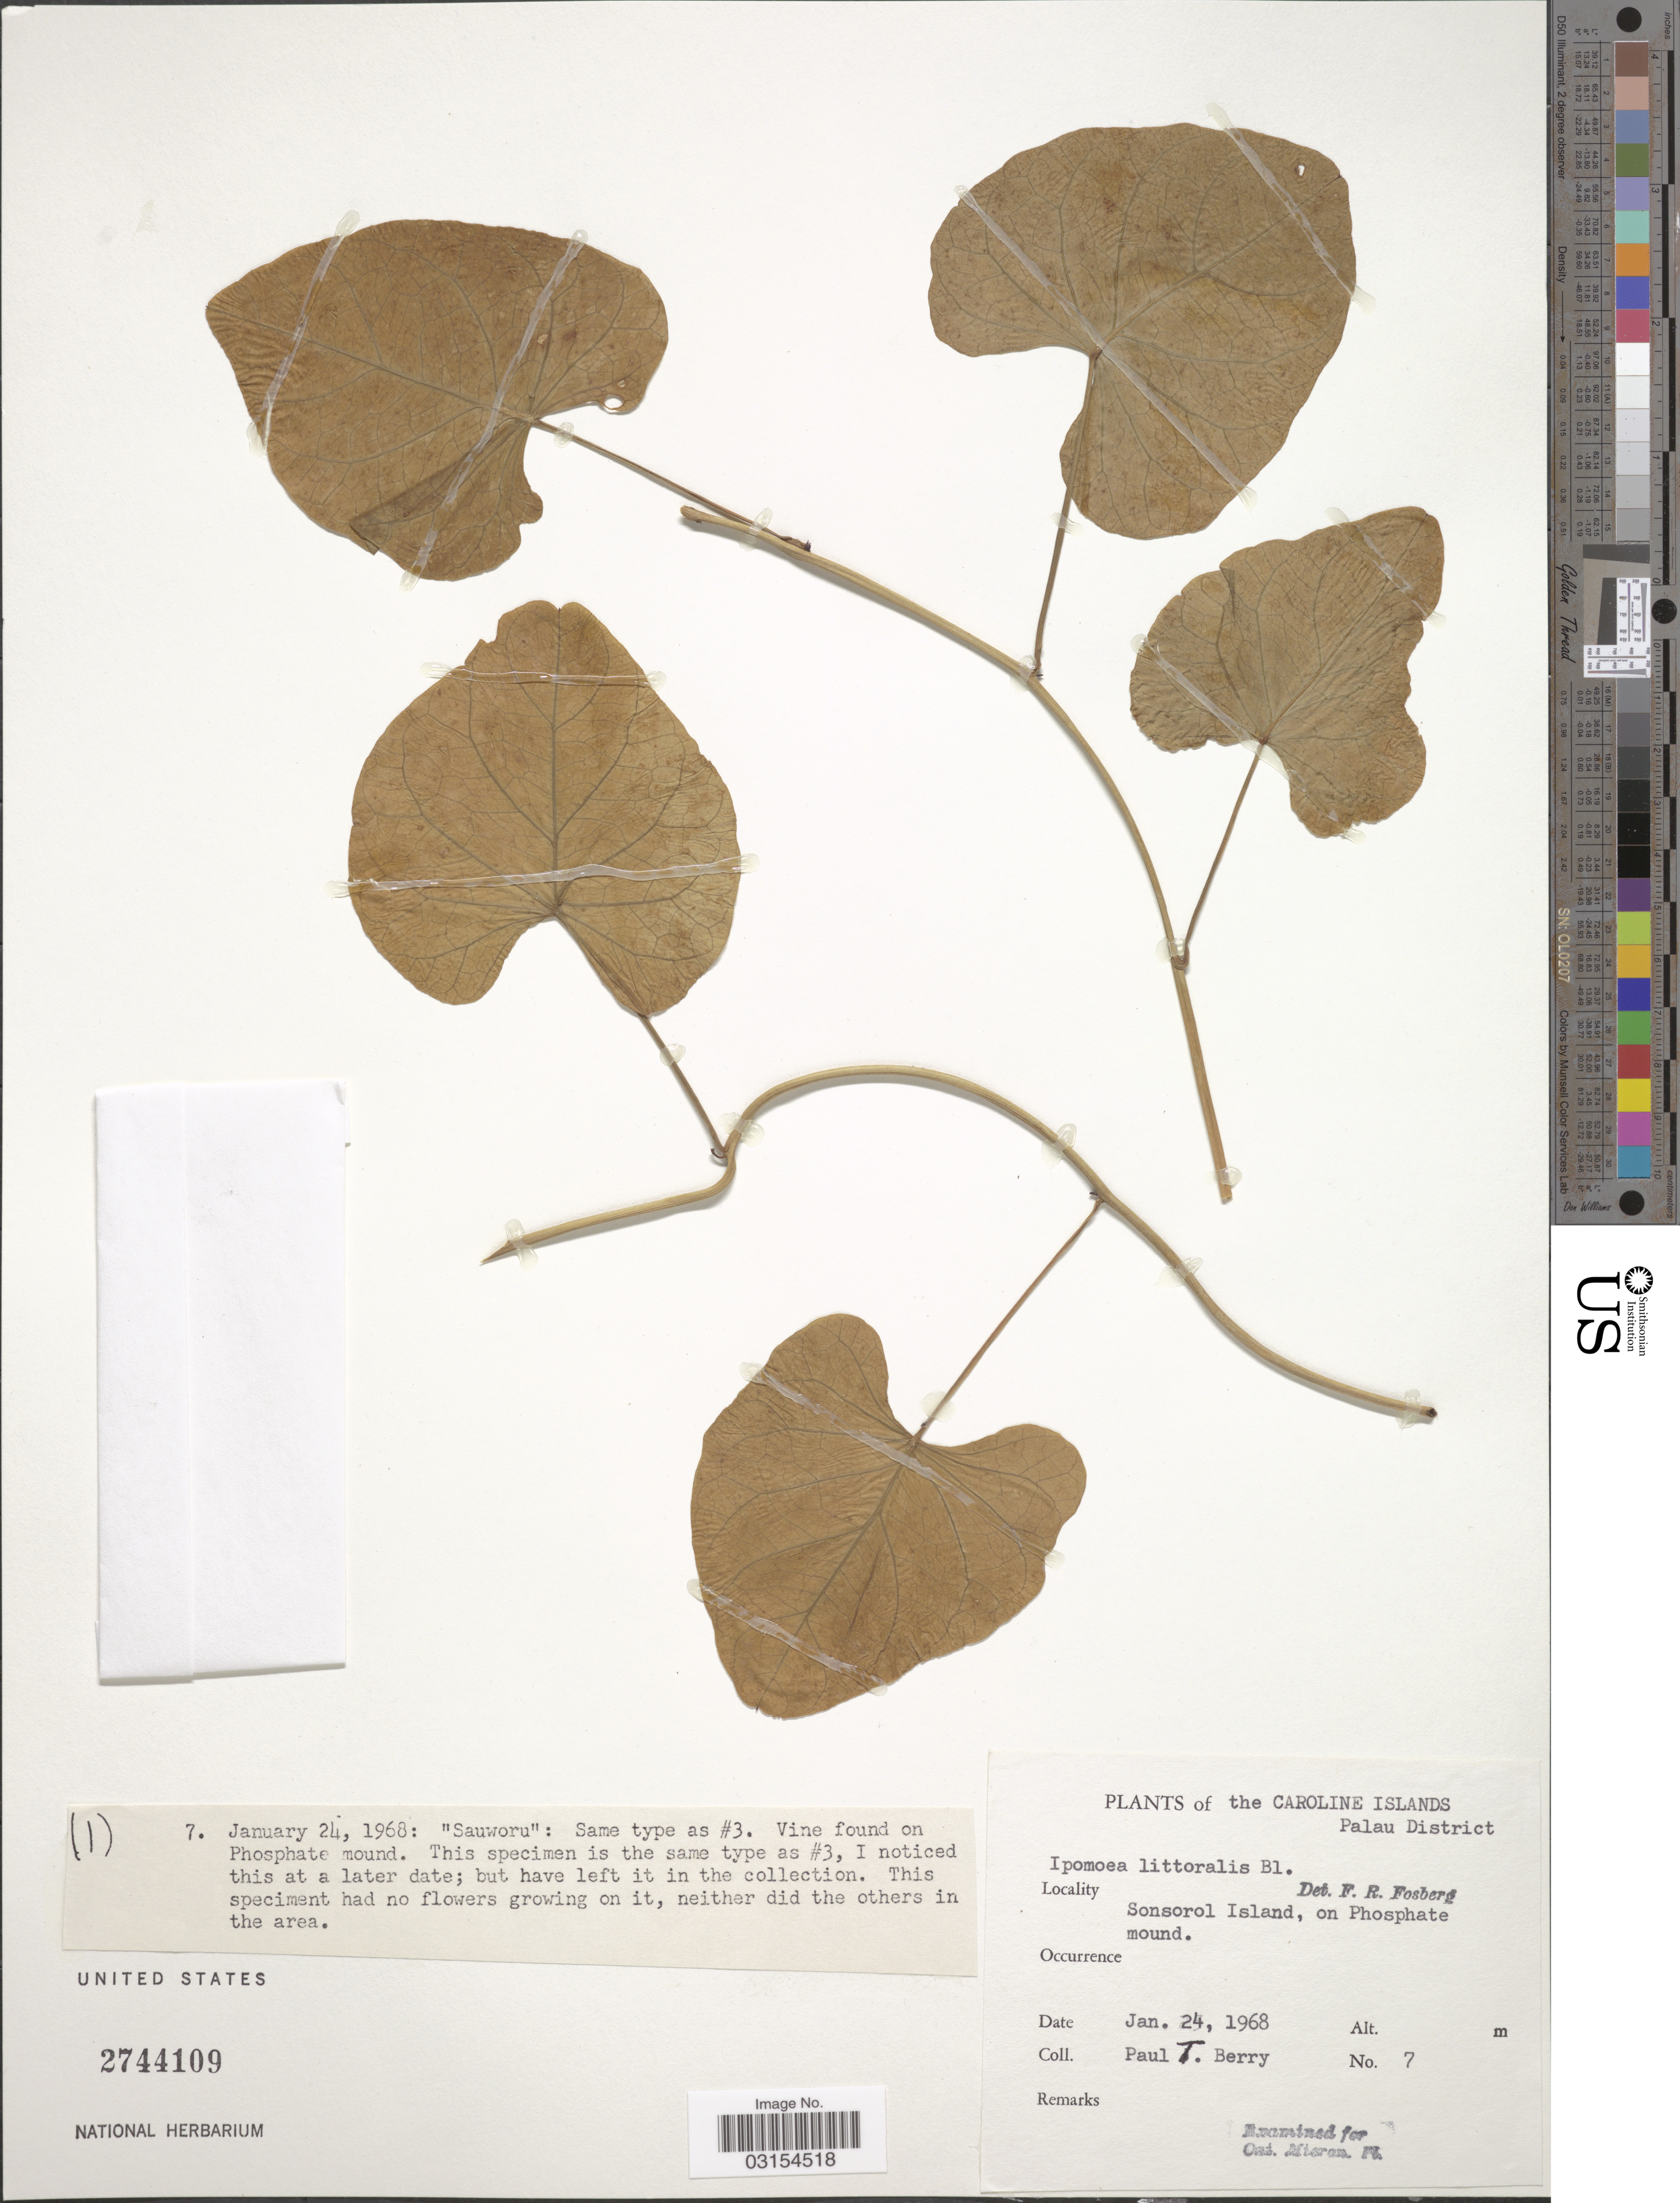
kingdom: Plantae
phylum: Tracheophyta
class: Magnoliopsida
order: Solanales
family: Convolvulaceae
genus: Ipomoea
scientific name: Ipomoea littoralis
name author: Blume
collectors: P. T. Berry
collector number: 7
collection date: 1968-01-24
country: Palau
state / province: Belau Outliers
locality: Caroline Islands. Palau District. Sonsorol Island, on Phosphate mound.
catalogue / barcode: US 2744109